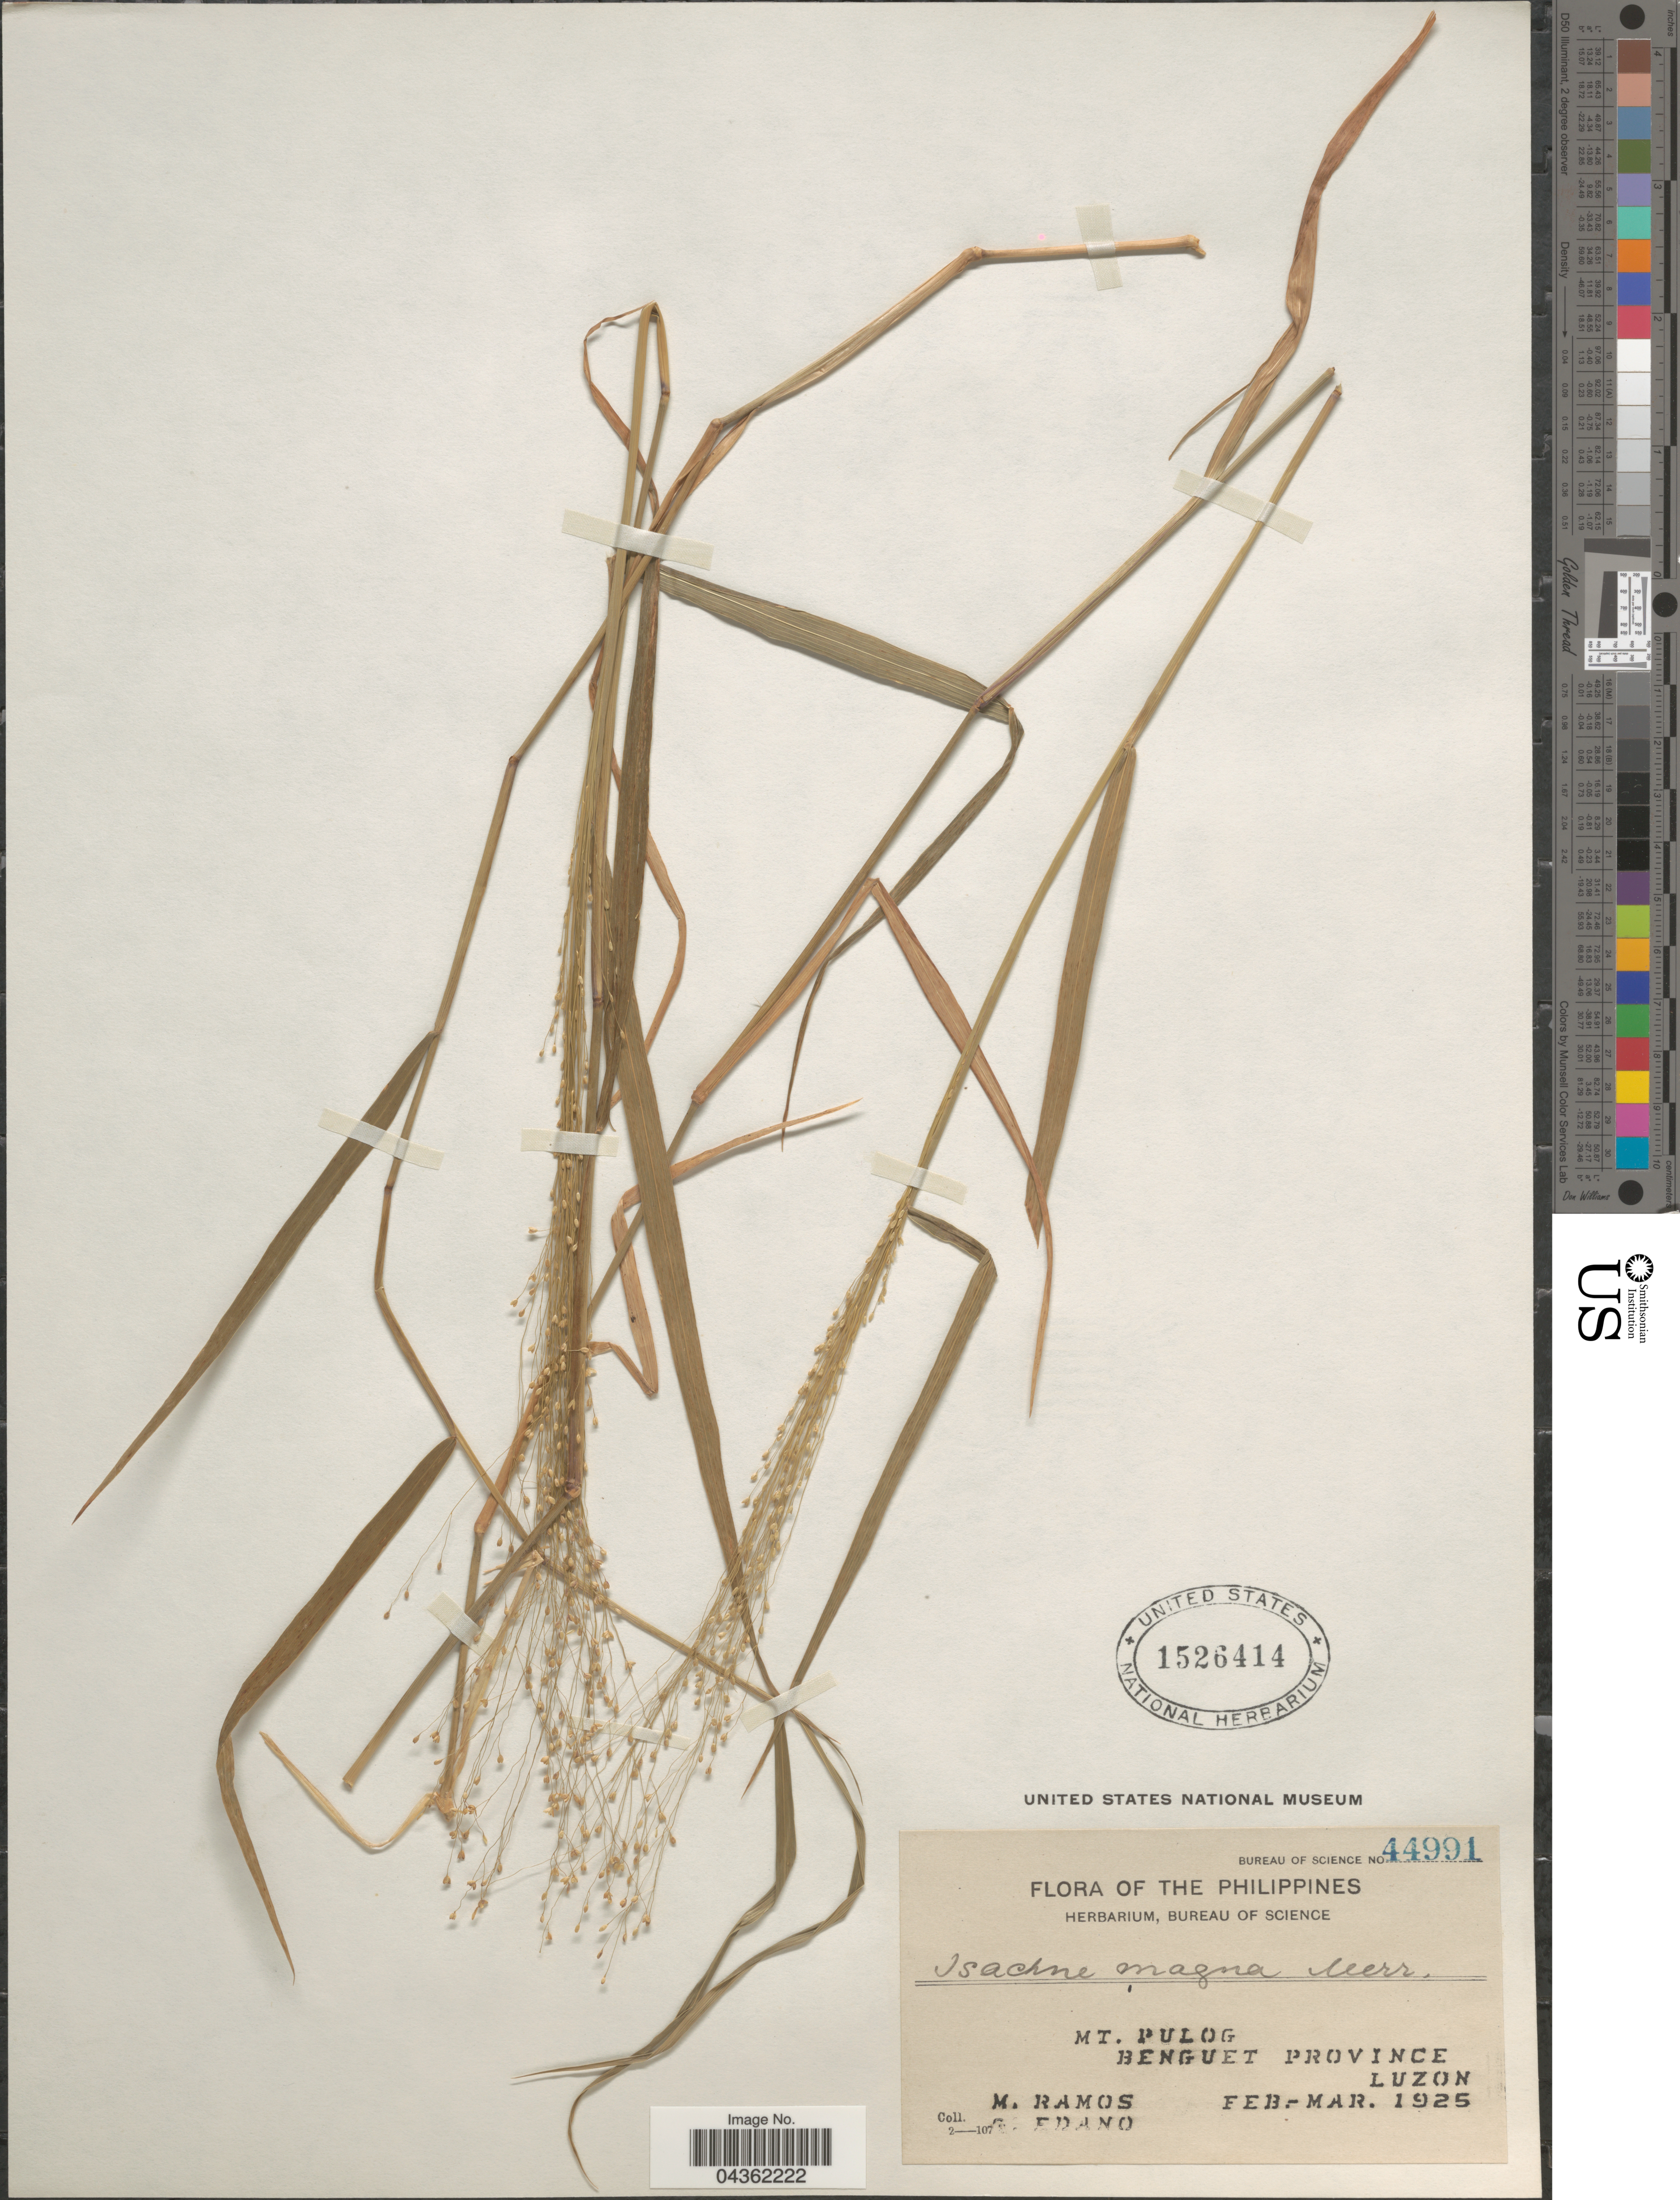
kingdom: Plantae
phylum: Tracheophyta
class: Liliopsida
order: Poales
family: Poaceae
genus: Isachne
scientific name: Isachne albens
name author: Trin.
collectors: M. Ramos & G. Edaño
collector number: Bureau of Science 44991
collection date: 1925-02/1925-03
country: Philippines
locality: Mt. Pulog, Benguet Province, Luzon.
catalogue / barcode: US 1526414